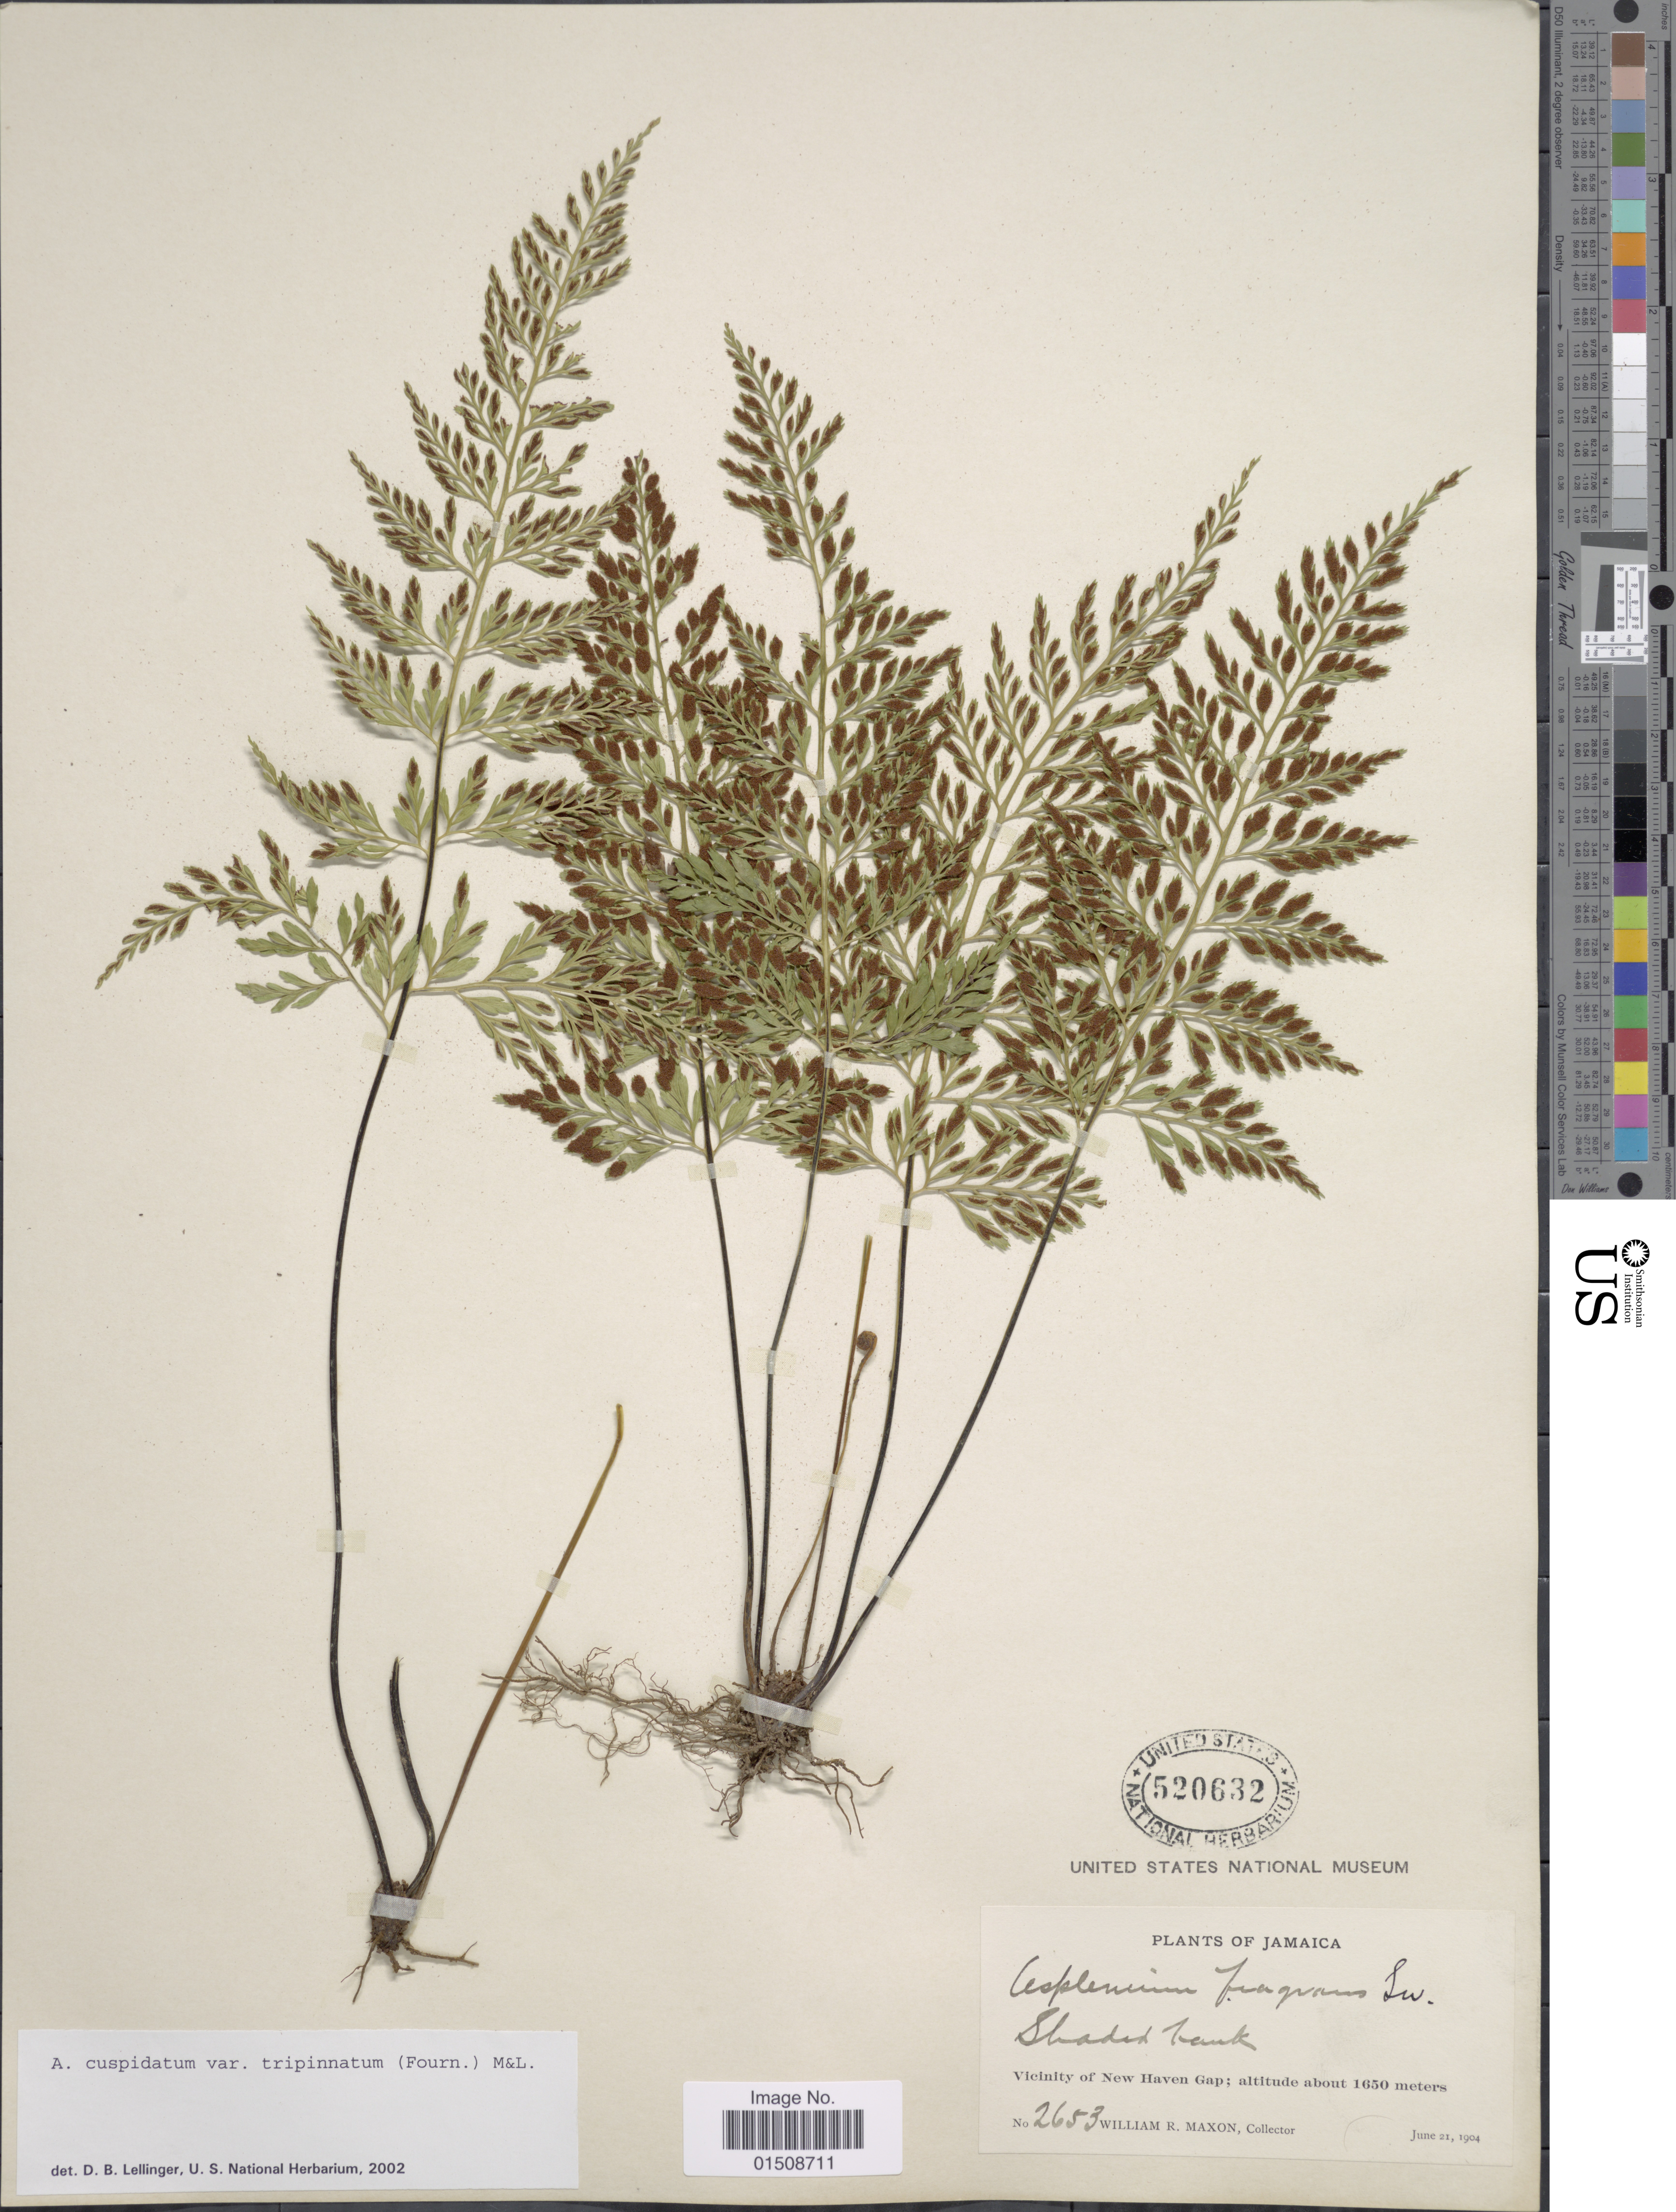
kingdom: Plantae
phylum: Tracheophyta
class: Polypodiopsida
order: Polypodiales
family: Aspleniaceae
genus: Asplenium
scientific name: Asplenium cuspidatum var. tripinnatum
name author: (E. Fourn.) C.V. Morton & Lellinger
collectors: W. R. Maxon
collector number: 2653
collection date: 1904-06-21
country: Jamaica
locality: Vicinity of New Haven Gap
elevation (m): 1650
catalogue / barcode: US 520632